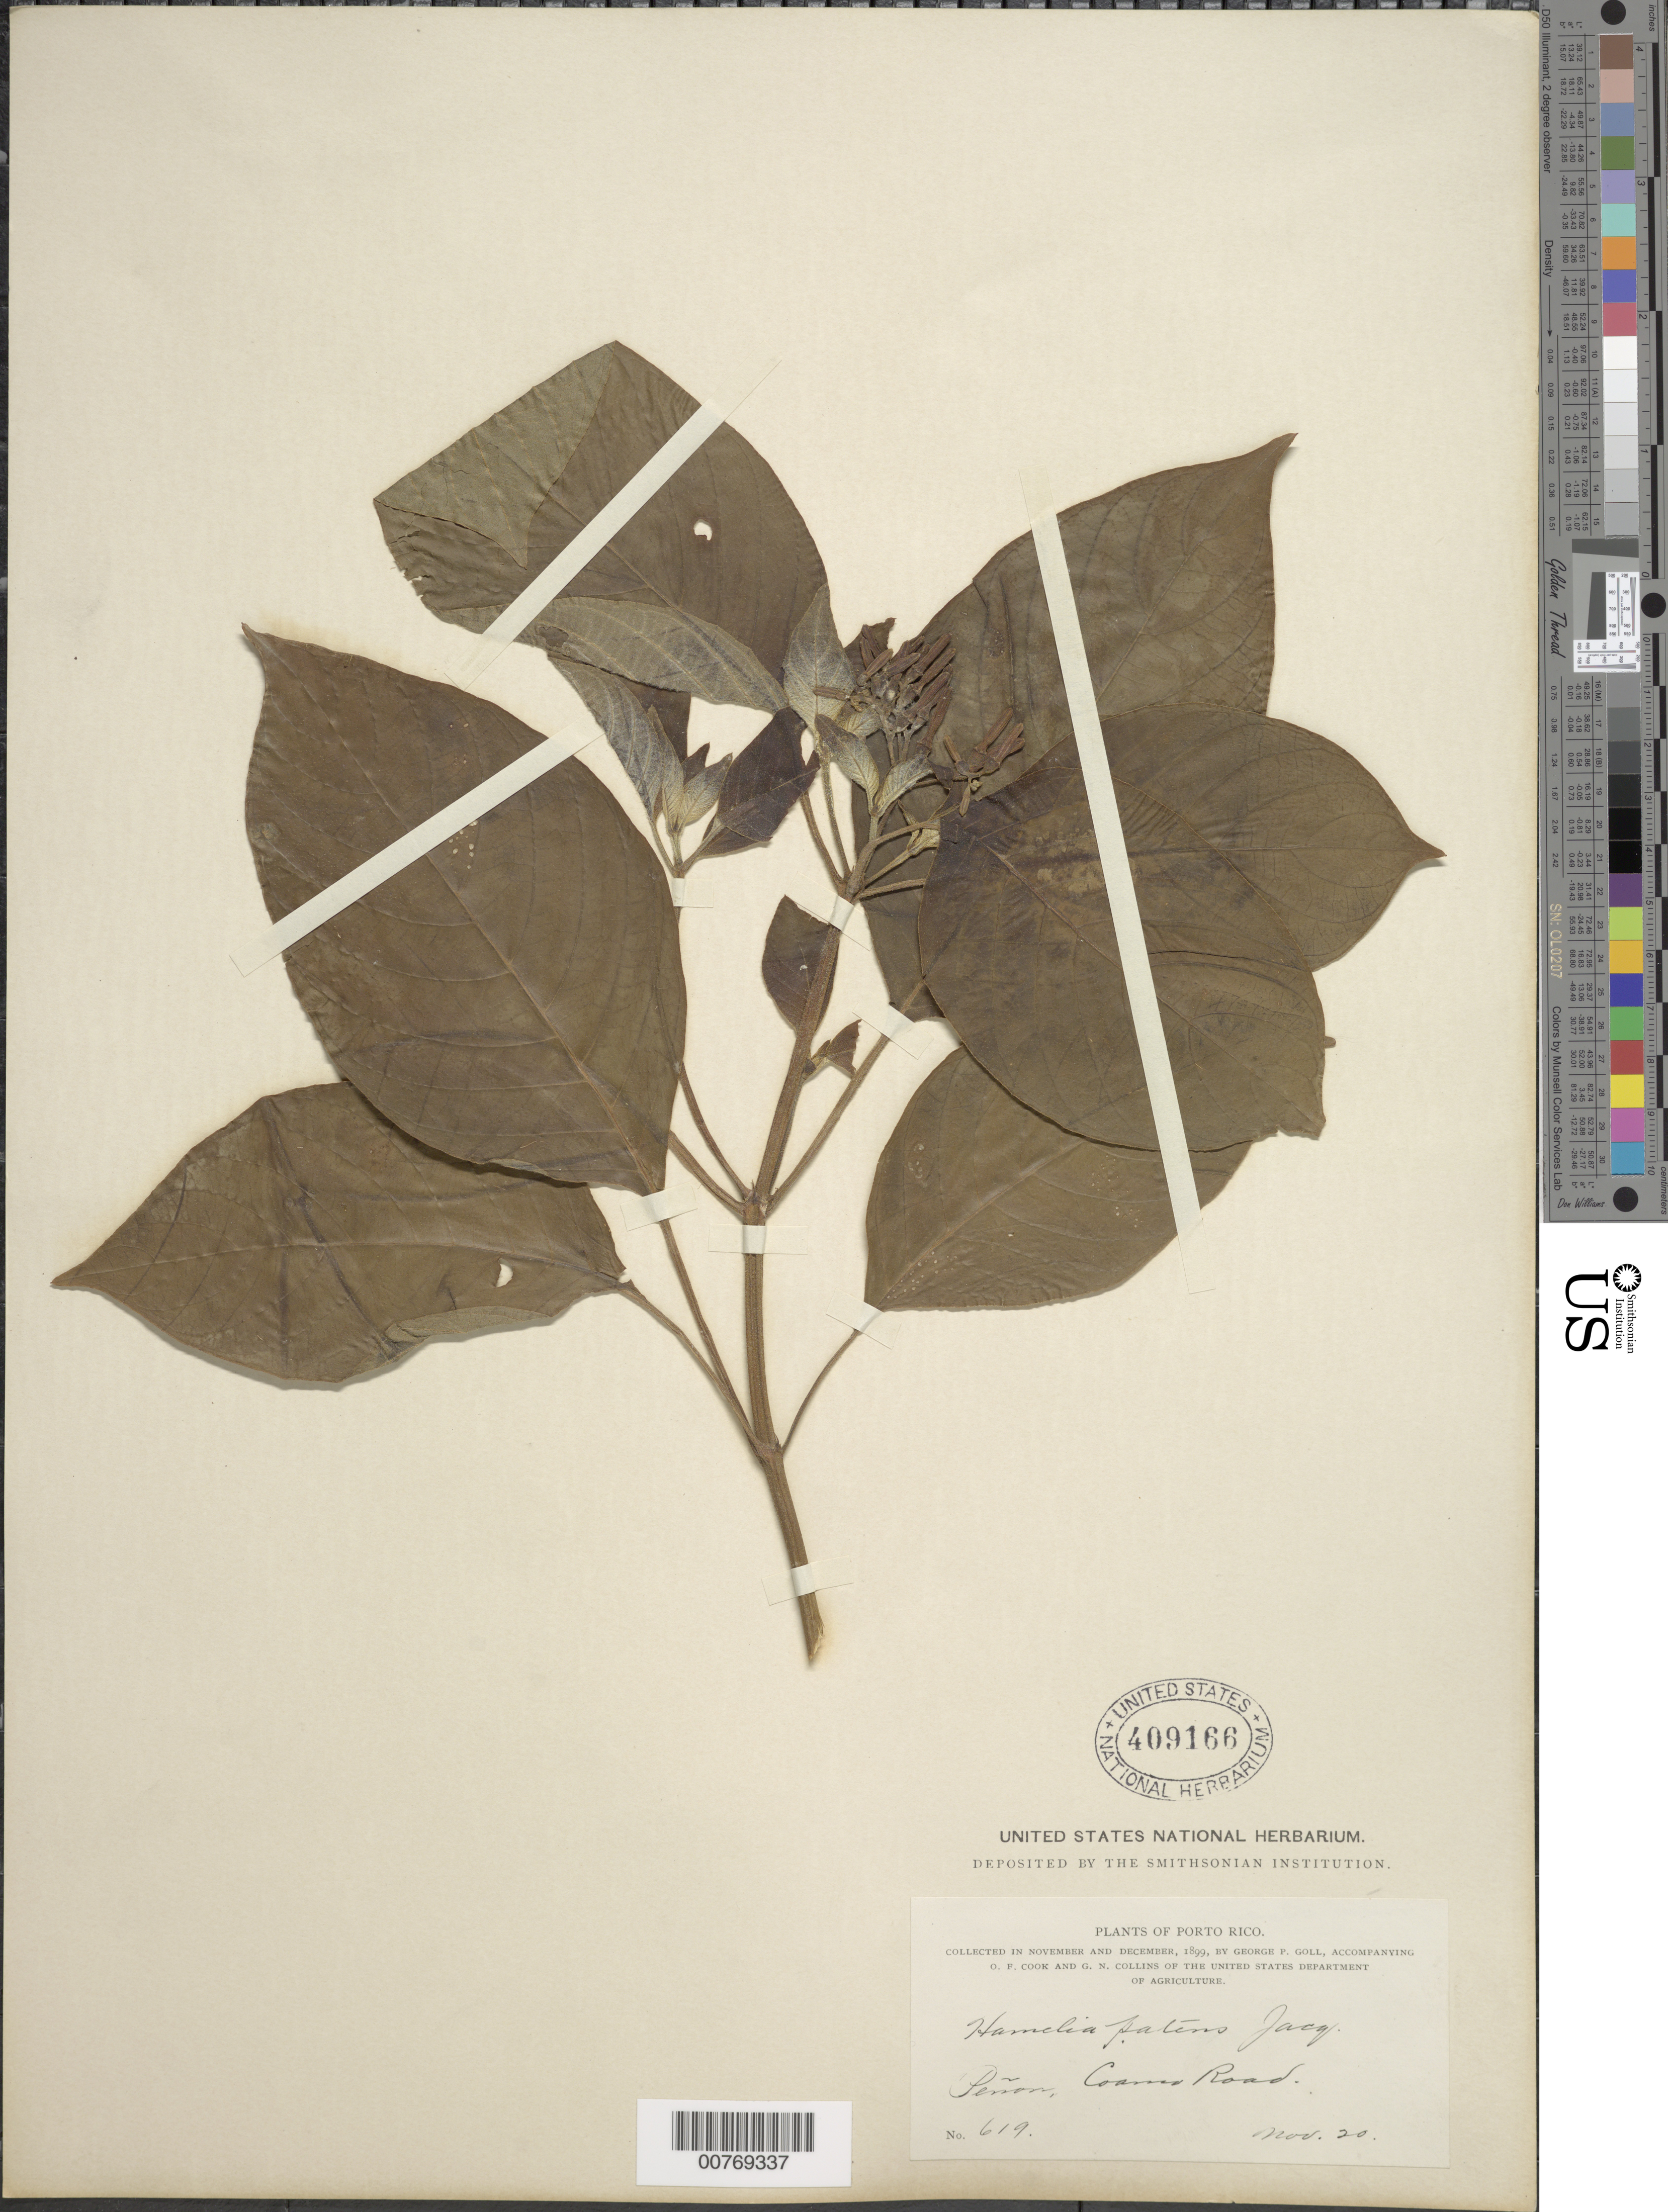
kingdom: Plantae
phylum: Tracheophyta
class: Magnoliopsida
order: Gentianales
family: Rubiaceae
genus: Hamelia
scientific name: Hamelia patens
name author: Jacq.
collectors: G. Goll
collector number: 619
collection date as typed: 20 Nov 1899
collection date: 1899-11-20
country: Puerto Rico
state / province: Coamo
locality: Peñon, Coamo Road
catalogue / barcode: US 409166